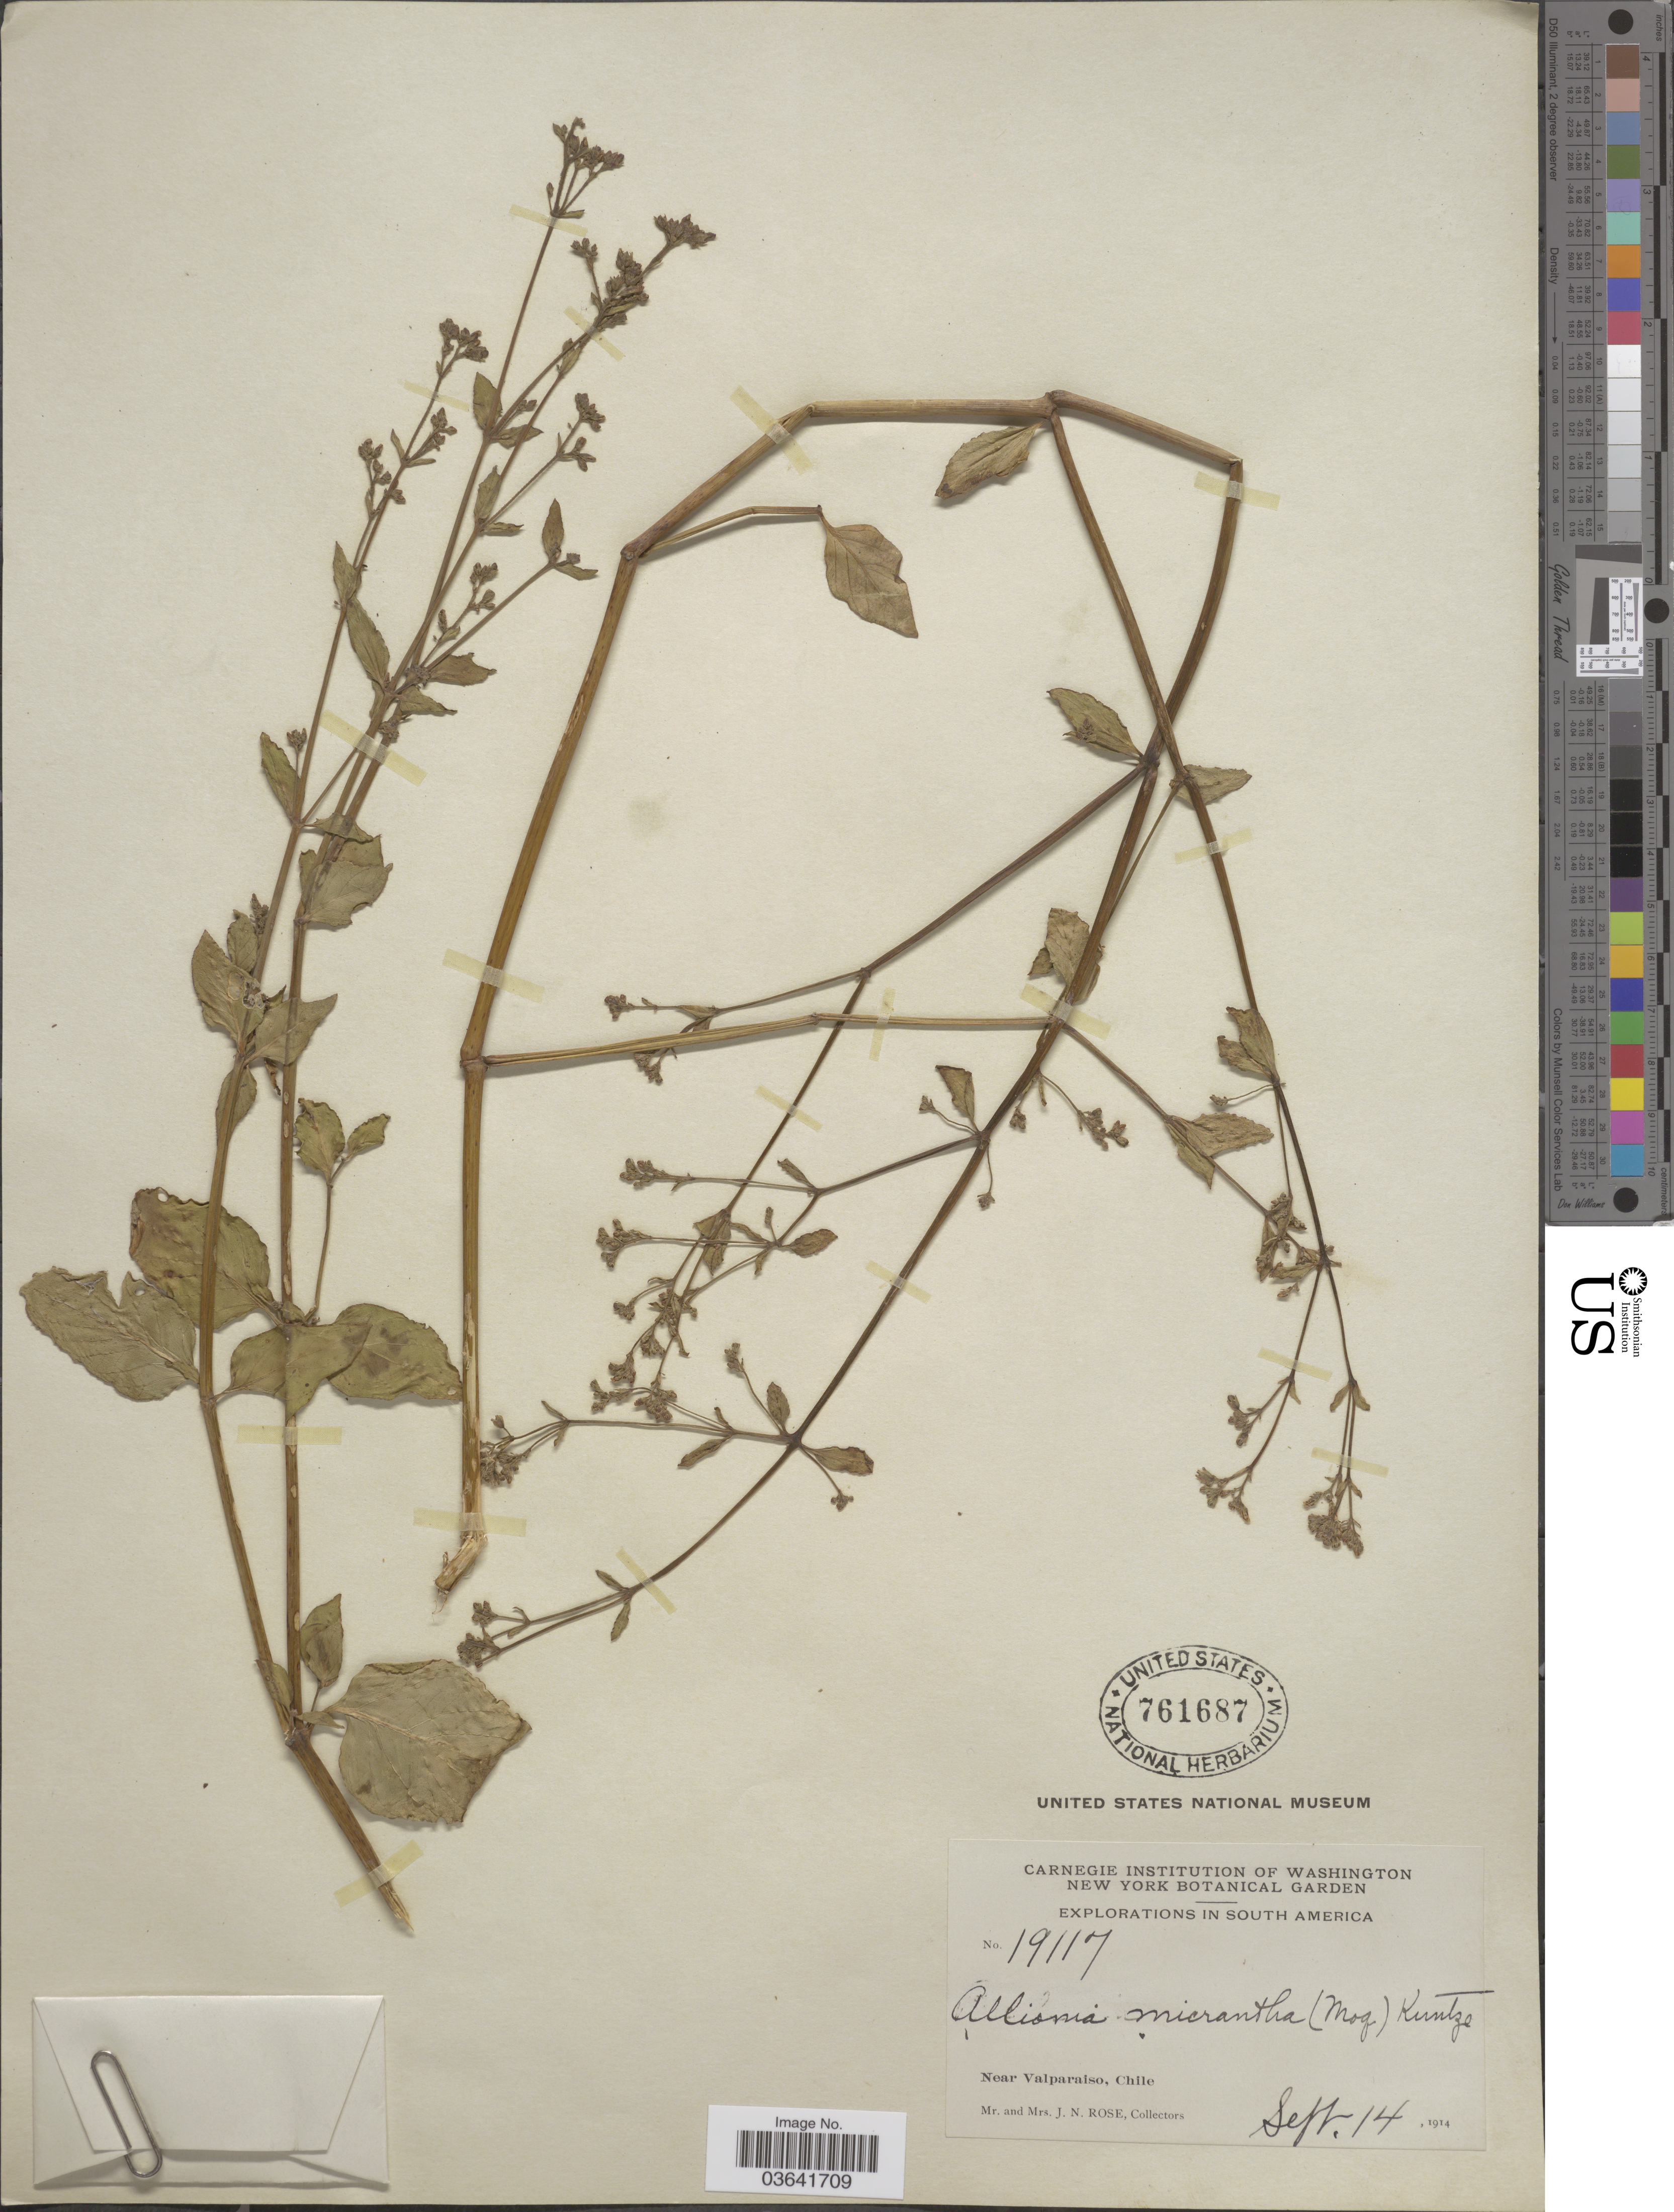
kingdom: Plantae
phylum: Tracheophyta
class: Magnoliopsida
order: Caryophyllales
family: Nyctaginaceae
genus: Mirabilis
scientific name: Mirabilis prostrata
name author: (Ruiz & Pav.) Heimerl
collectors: J. N. Rose & L. B. Rose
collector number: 19117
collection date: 1914-09-14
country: Chile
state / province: Valparaíso (V)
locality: Near Valparaiso.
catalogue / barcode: US 761687